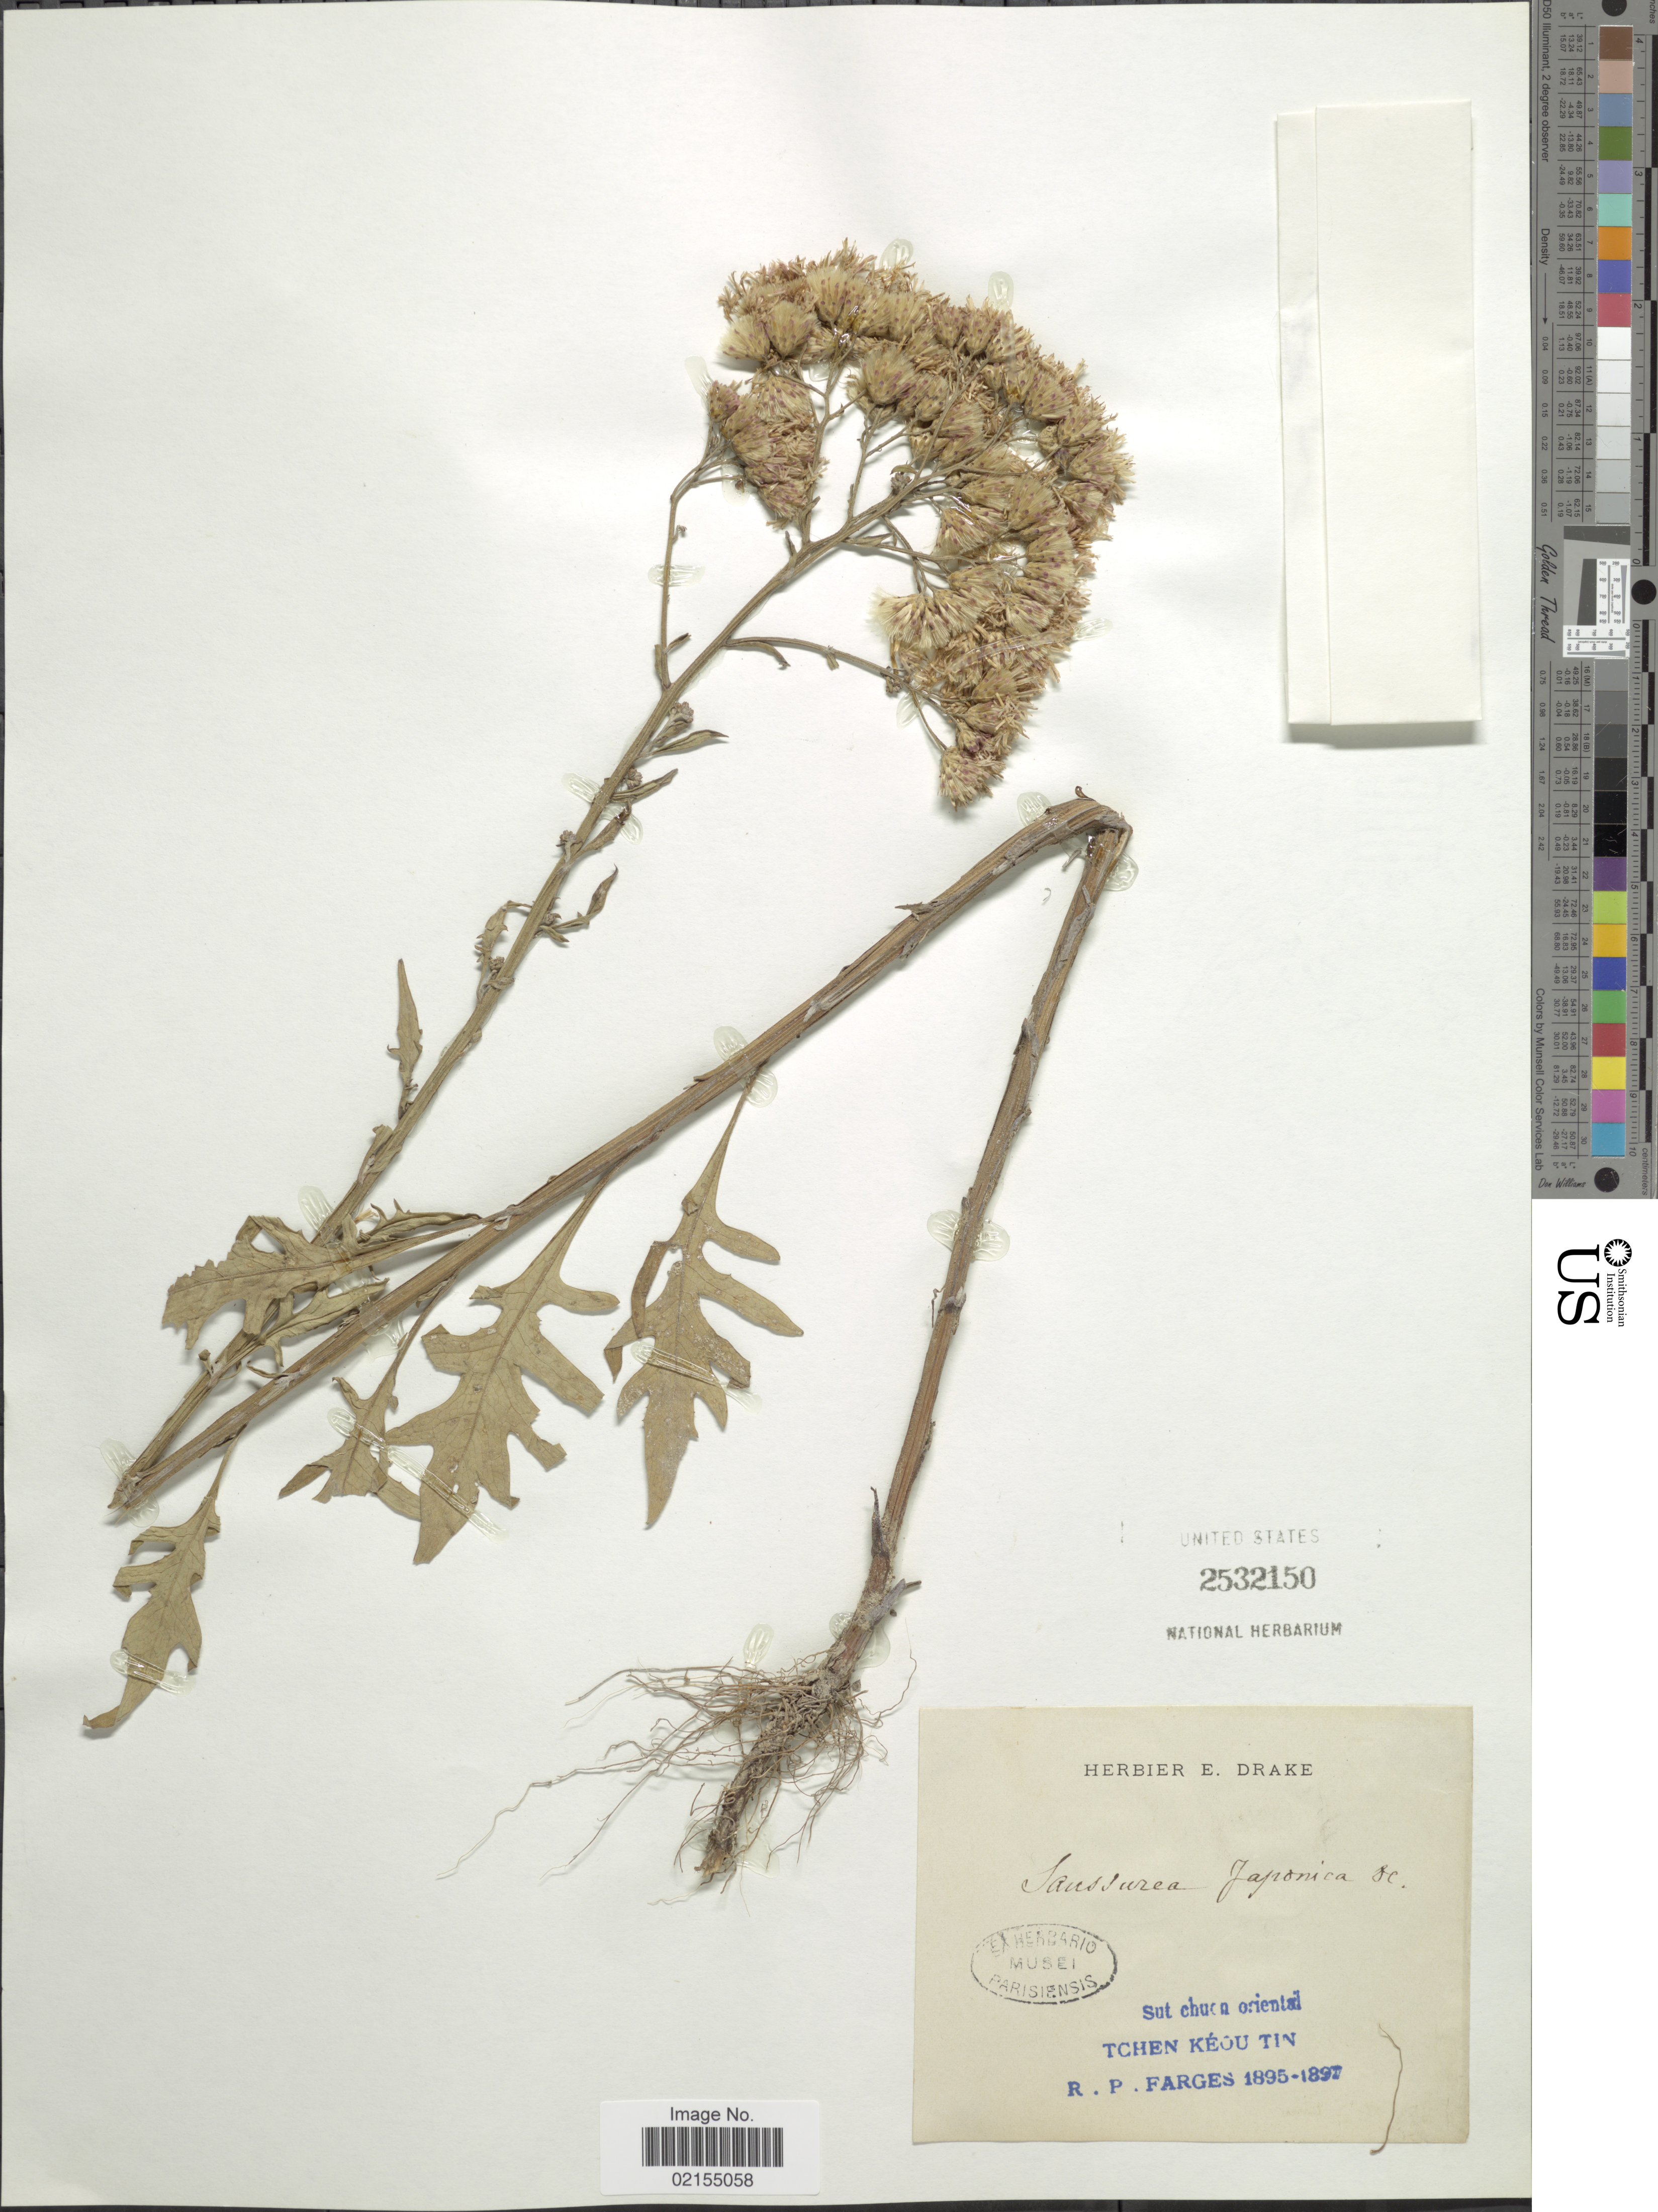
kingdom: Plantae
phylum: Tracheophyta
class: Magnoliopsida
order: Asterales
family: Asteraceae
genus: Saussurea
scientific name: Saussurea japonica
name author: (Thunb.) DC.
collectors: R. Farges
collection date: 1895/1897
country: China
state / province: Sichuan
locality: Sut chuca [interpreted] orientad, Tchen Keou Tin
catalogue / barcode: US 2532150